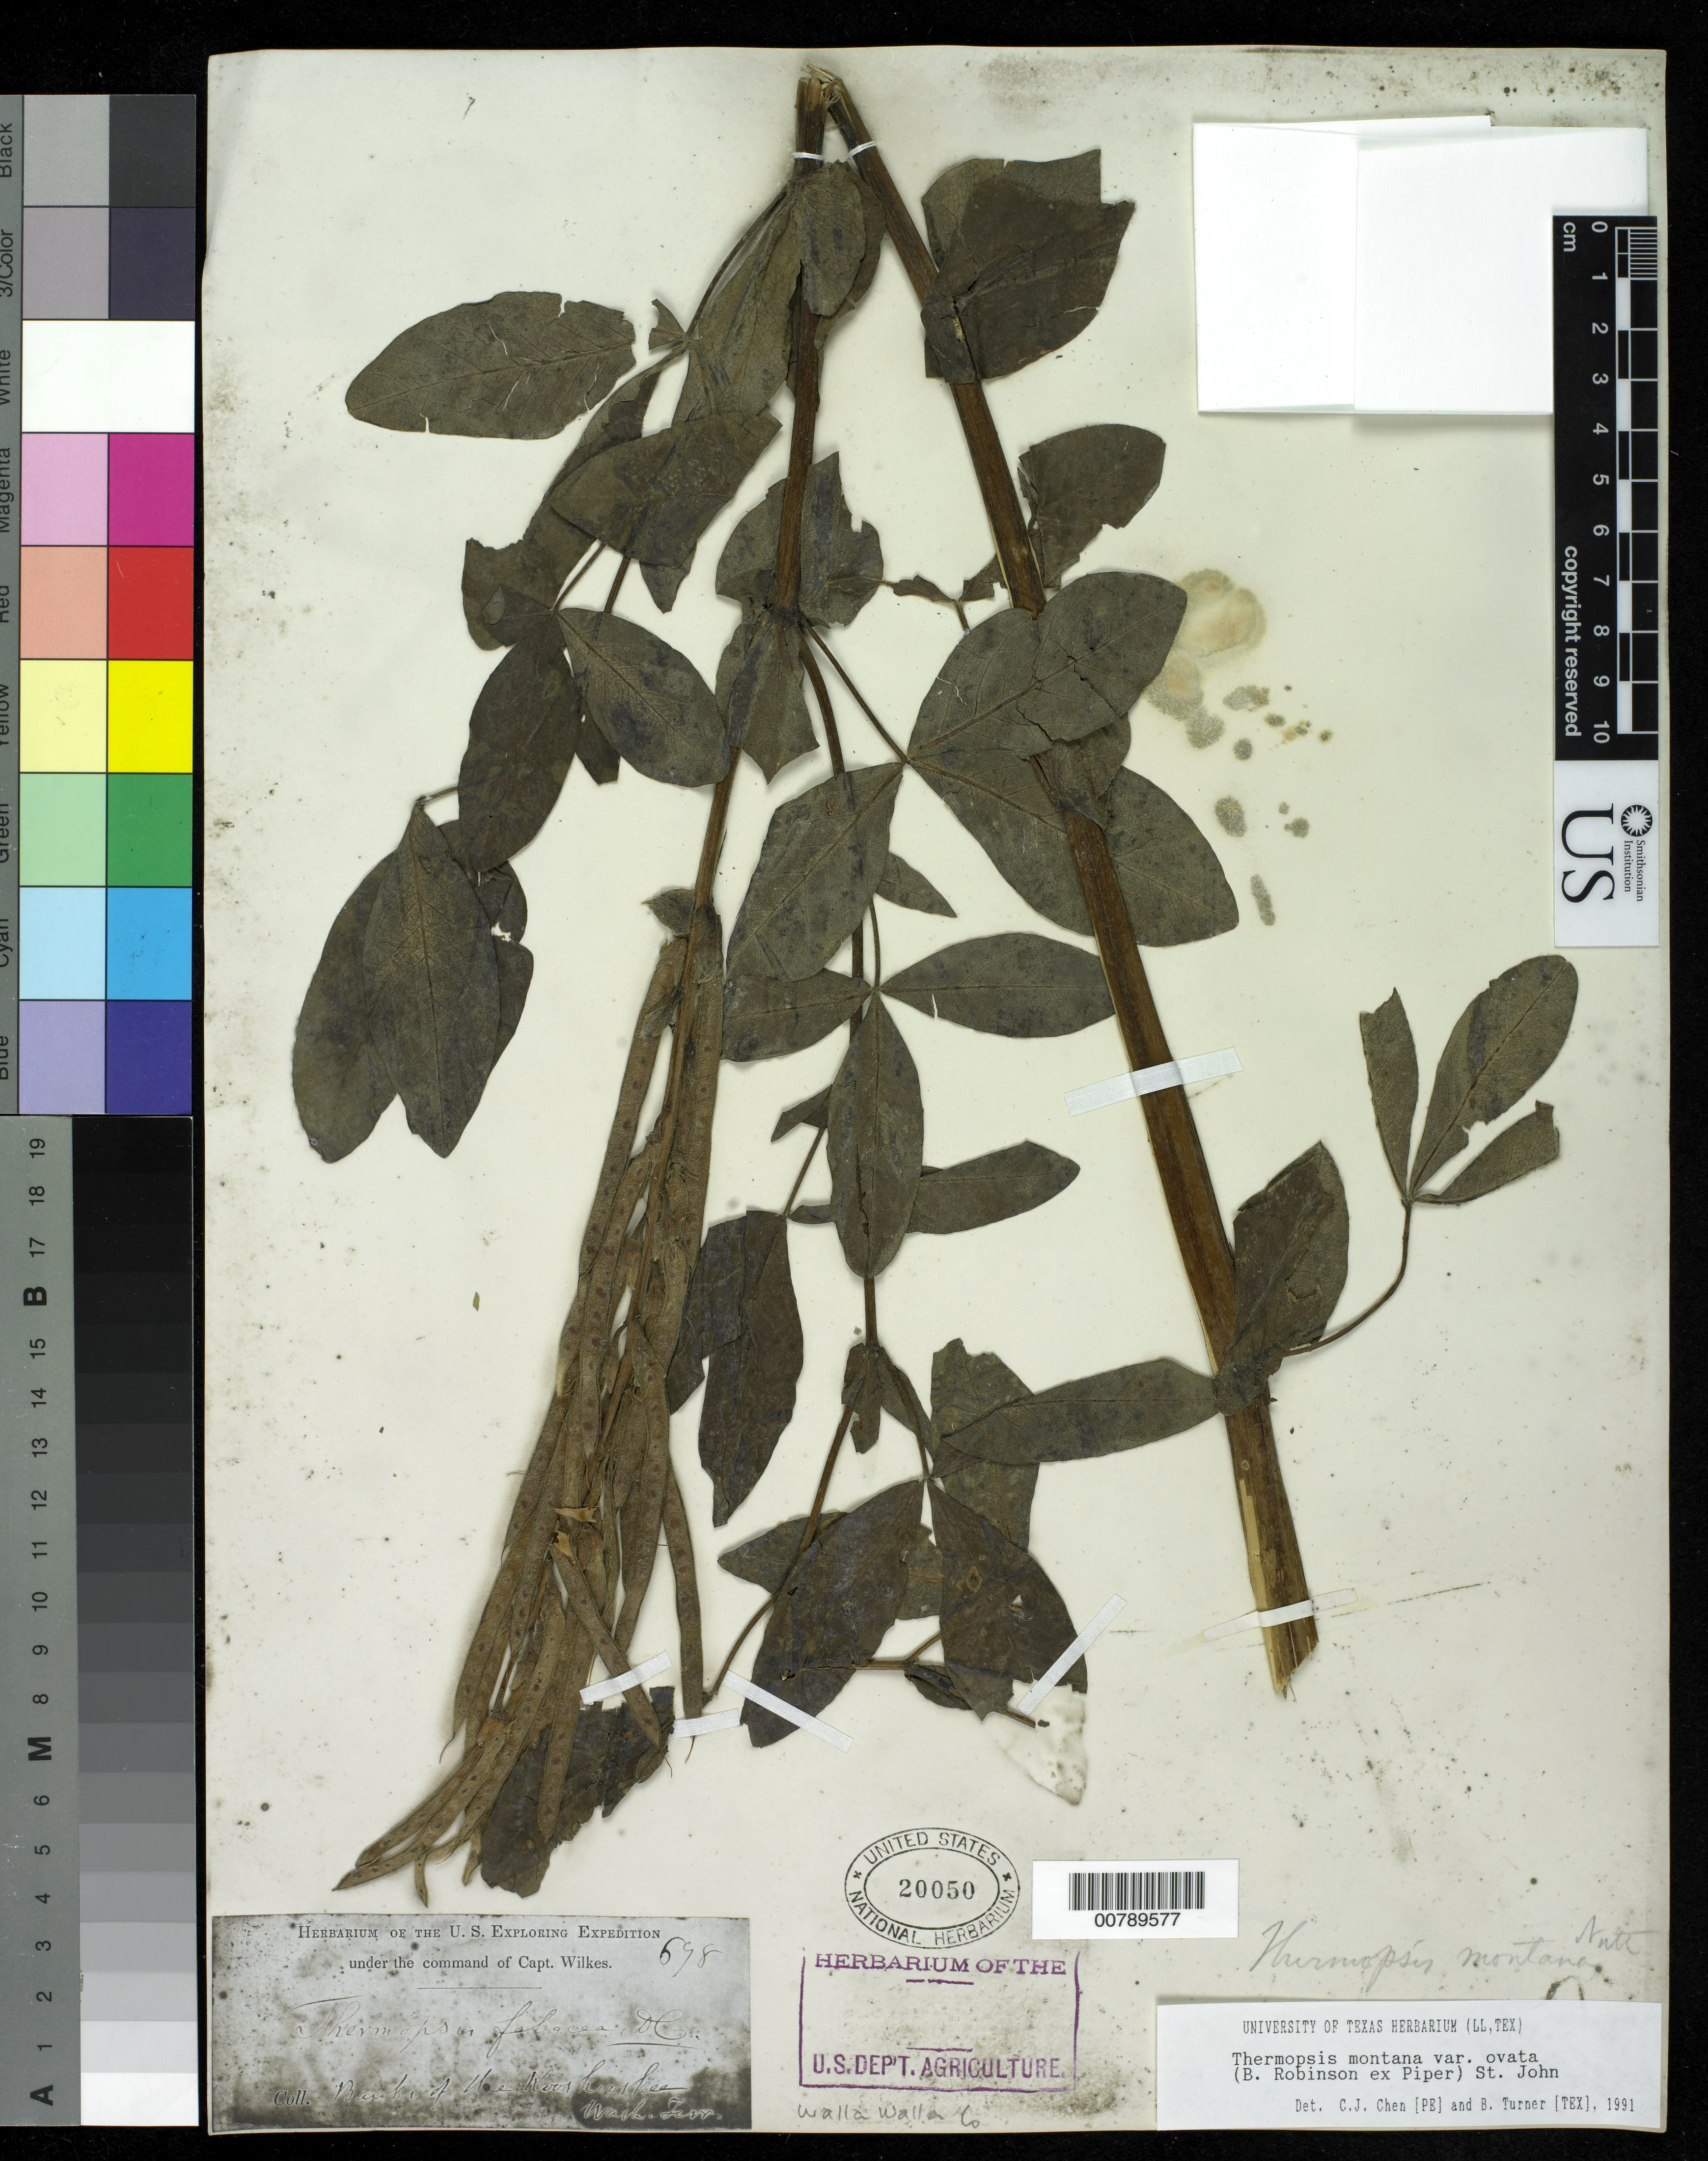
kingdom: Plantae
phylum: Tracheophyta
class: Magnoliopsida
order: Fabales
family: Fabaceae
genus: Thermopsis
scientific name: Thermopsis montana var. ovata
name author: (B.L. Rob. ex Piper) H. St. John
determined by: Chen, C. J.; Turner, B. L.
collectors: Wilkes Explor. Exped.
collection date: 1838/1842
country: United States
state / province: Washington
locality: Banks of the Kooskooskee, Wash Terr.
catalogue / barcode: US 20050